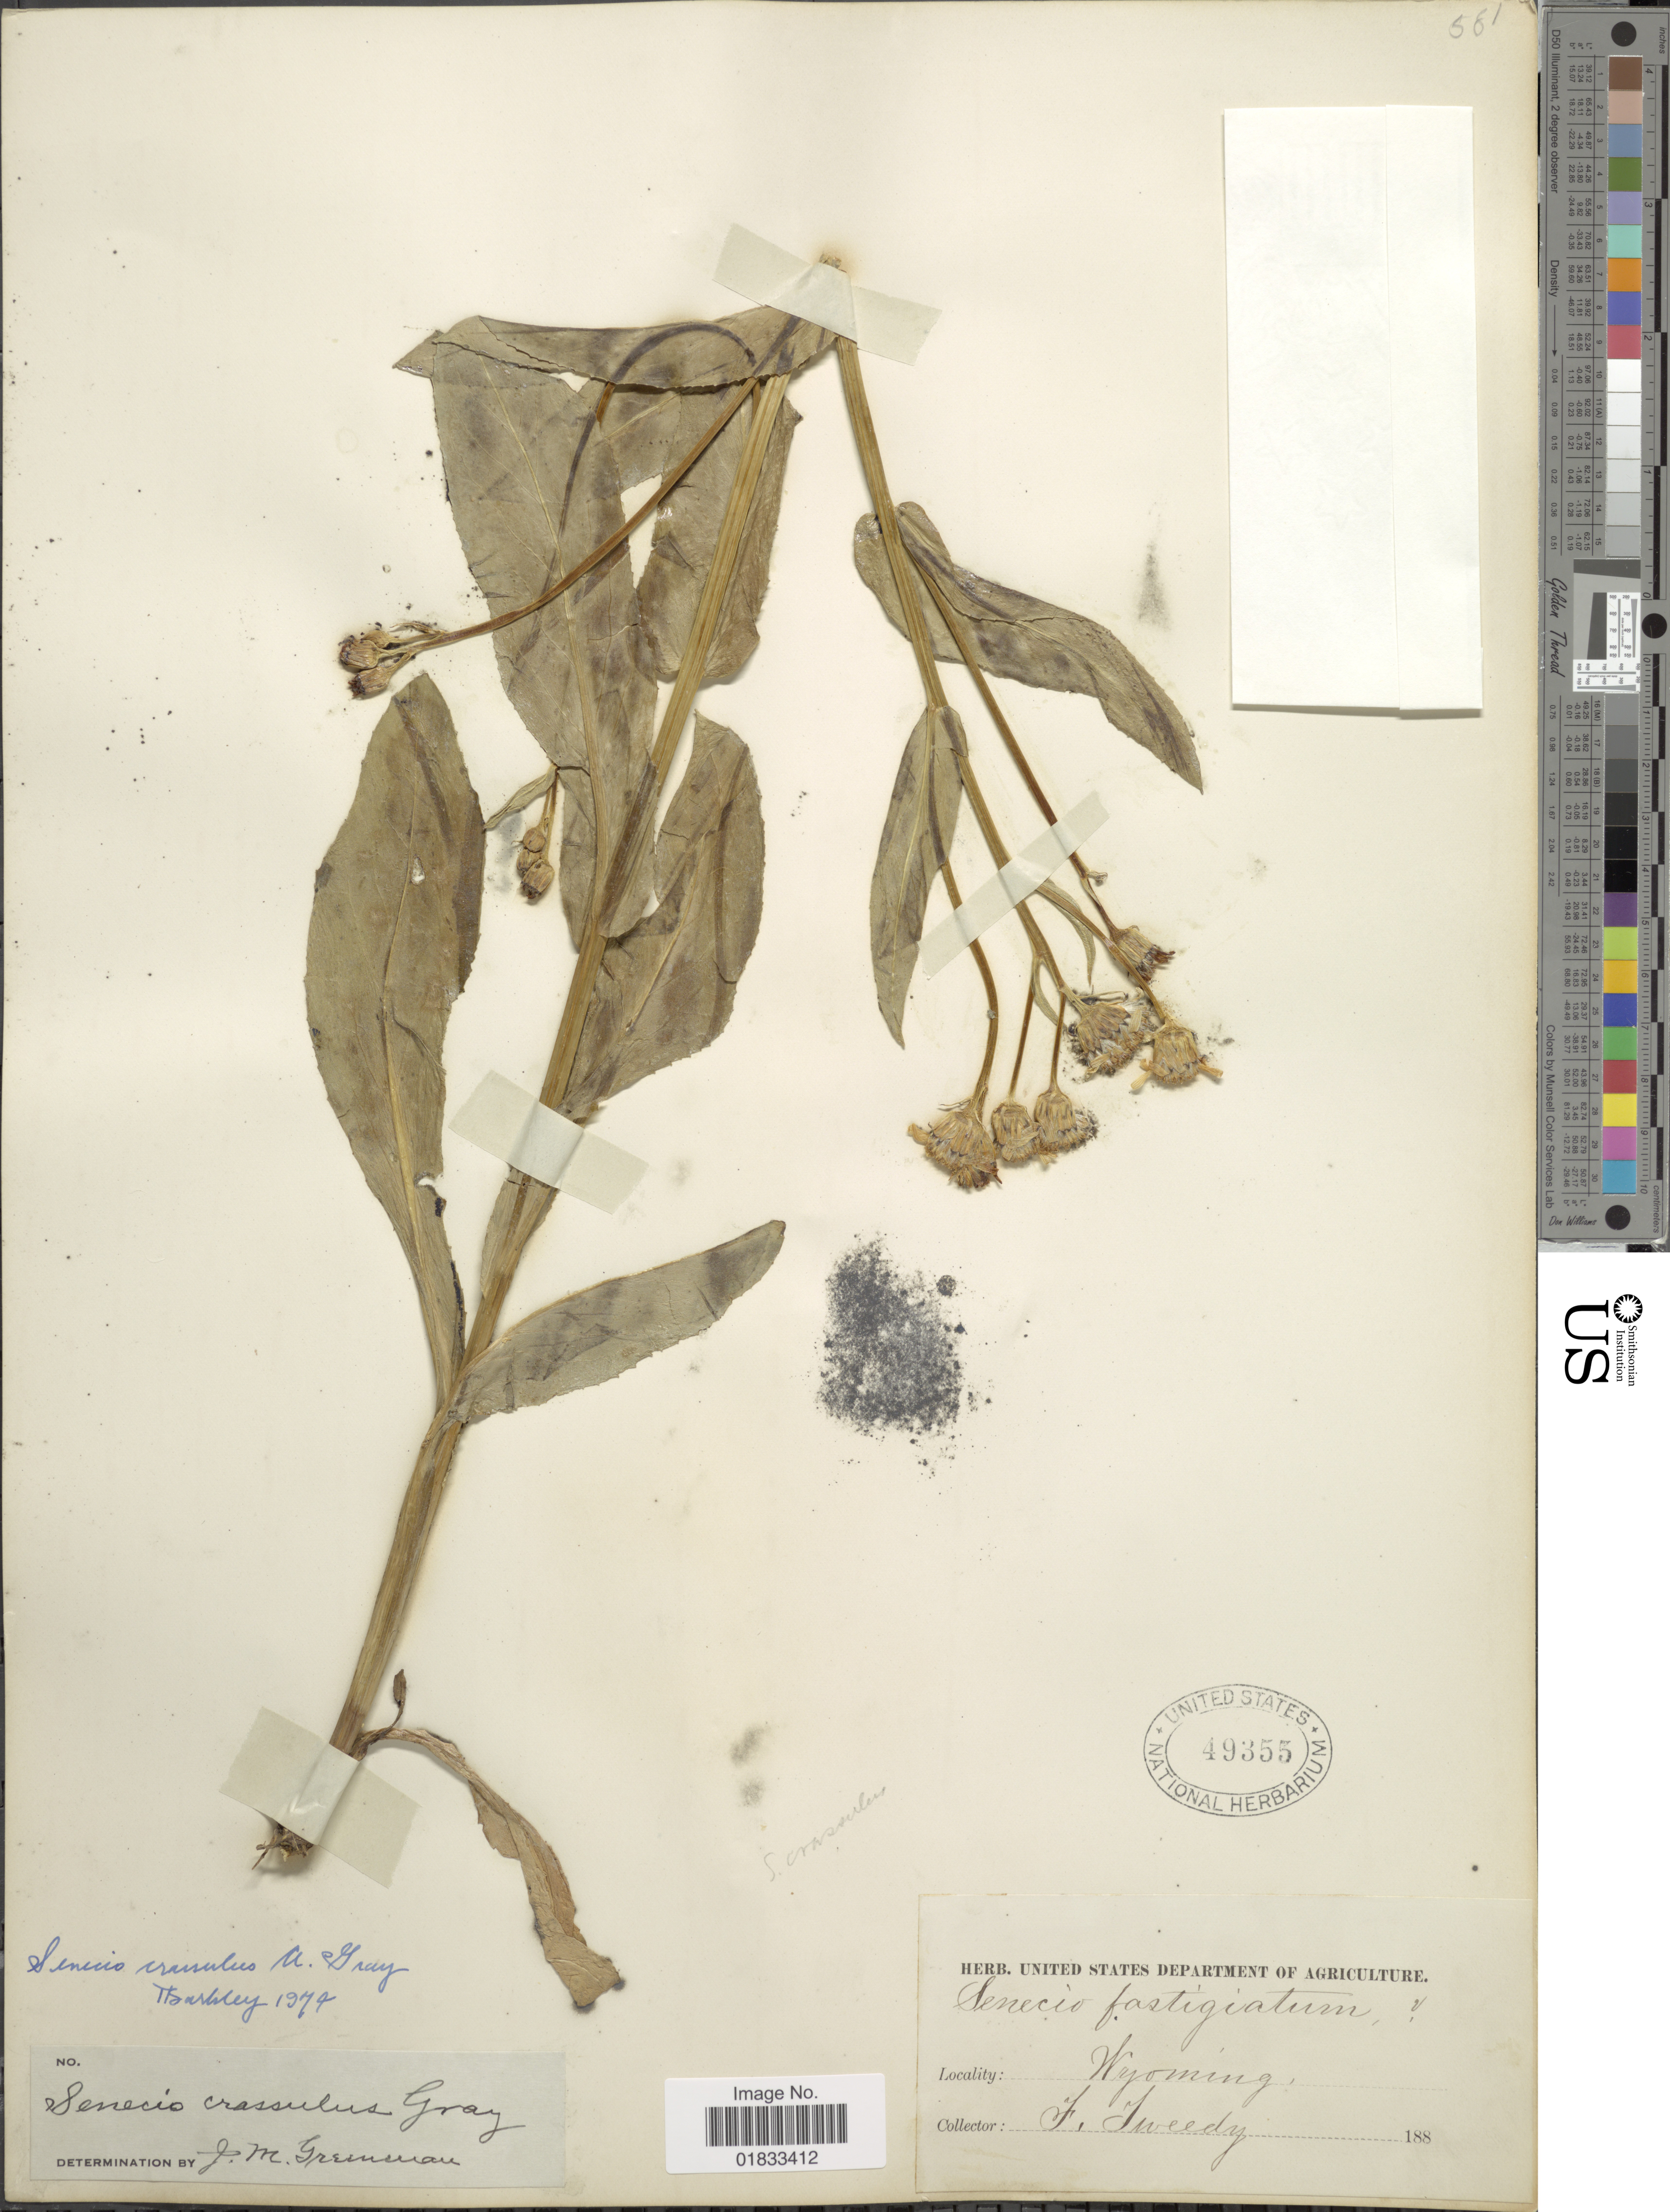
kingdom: Plantae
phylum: Tracheophyta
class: Magnoliopsida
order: Asterales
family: Asteraceae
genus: Senecio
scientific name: Senecio crassulus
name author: A. Gray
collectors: F. Tweedy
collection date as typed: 188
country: United States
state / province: Wyoming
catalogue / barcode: US 49355